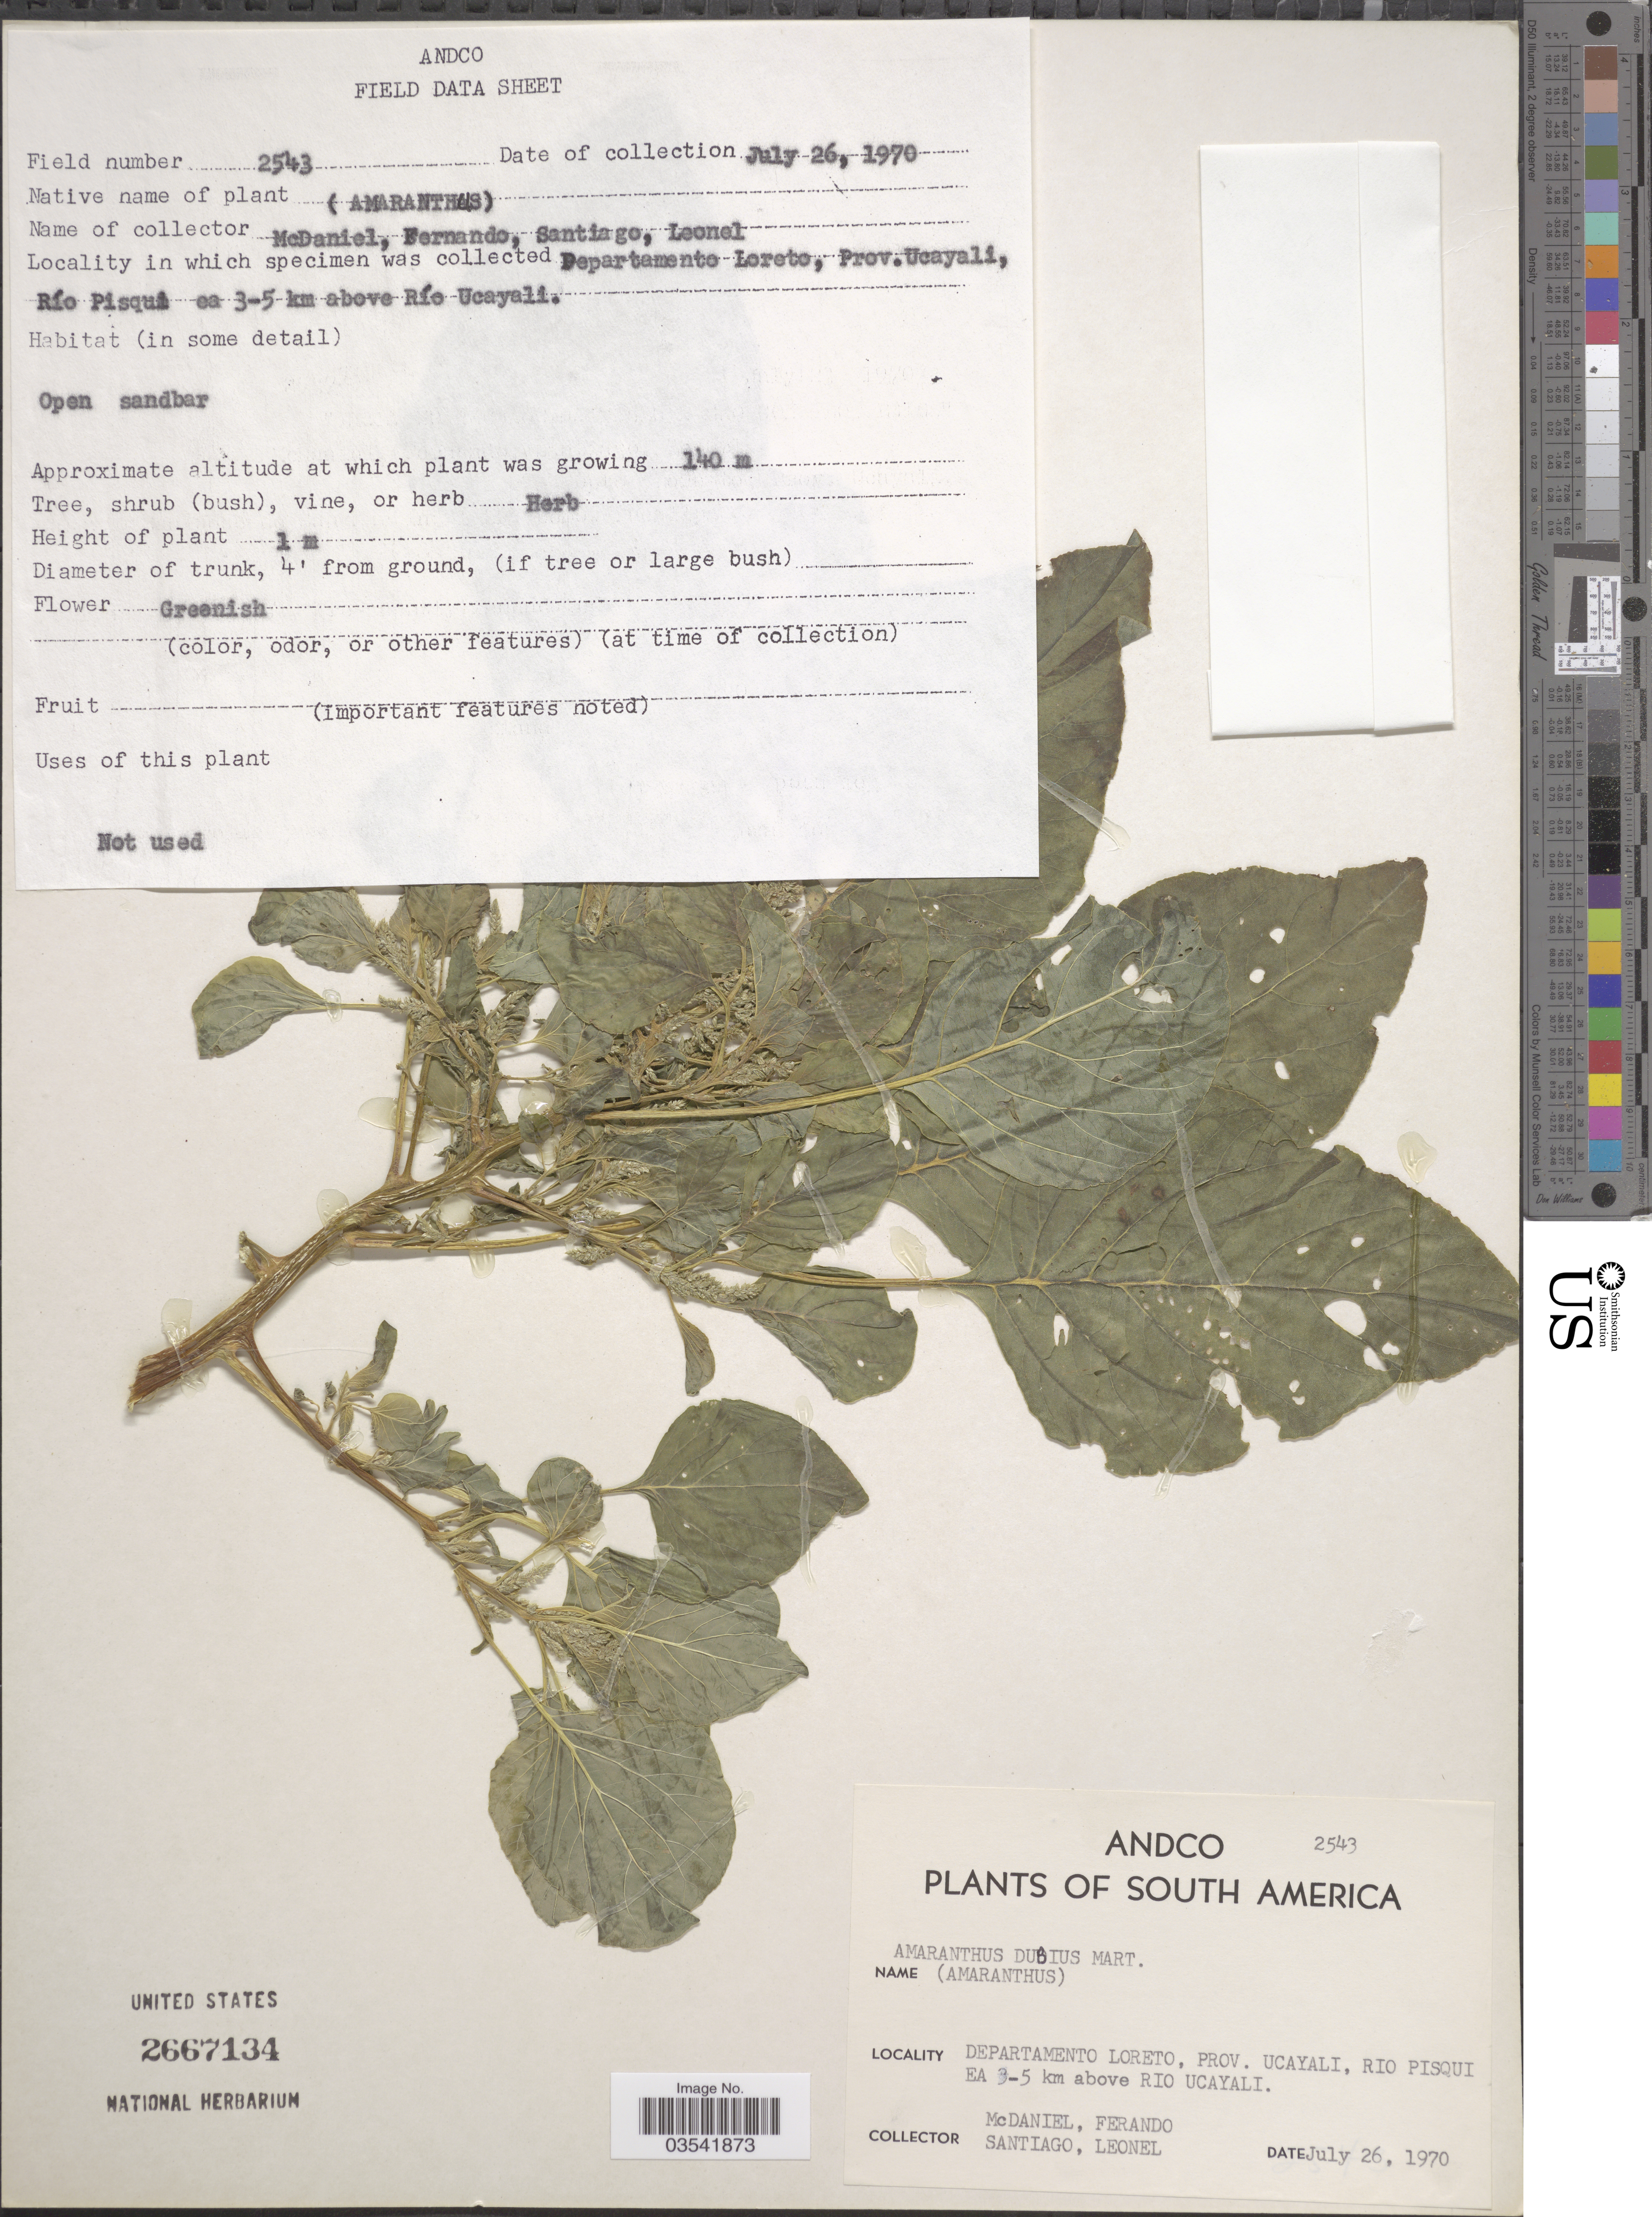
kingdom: Plantae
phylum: Tracheophyta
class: Magnoliopsida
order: Caryophyllales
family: Amaranthaceae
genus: Amaranthus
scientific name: Amaranthus dubius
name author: Mart. ex Thell.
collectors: -- McDaniel, -- Fernando, -. Santiago & -- Leonel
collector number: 2543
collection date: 1970-07-26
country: Peru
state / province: Loreto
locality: Departamento Loreto, Prov. Ucayali, Rio Pisqui EA 3-5 km above Rio Ucayali.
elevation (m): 140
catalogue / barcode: US 2667134